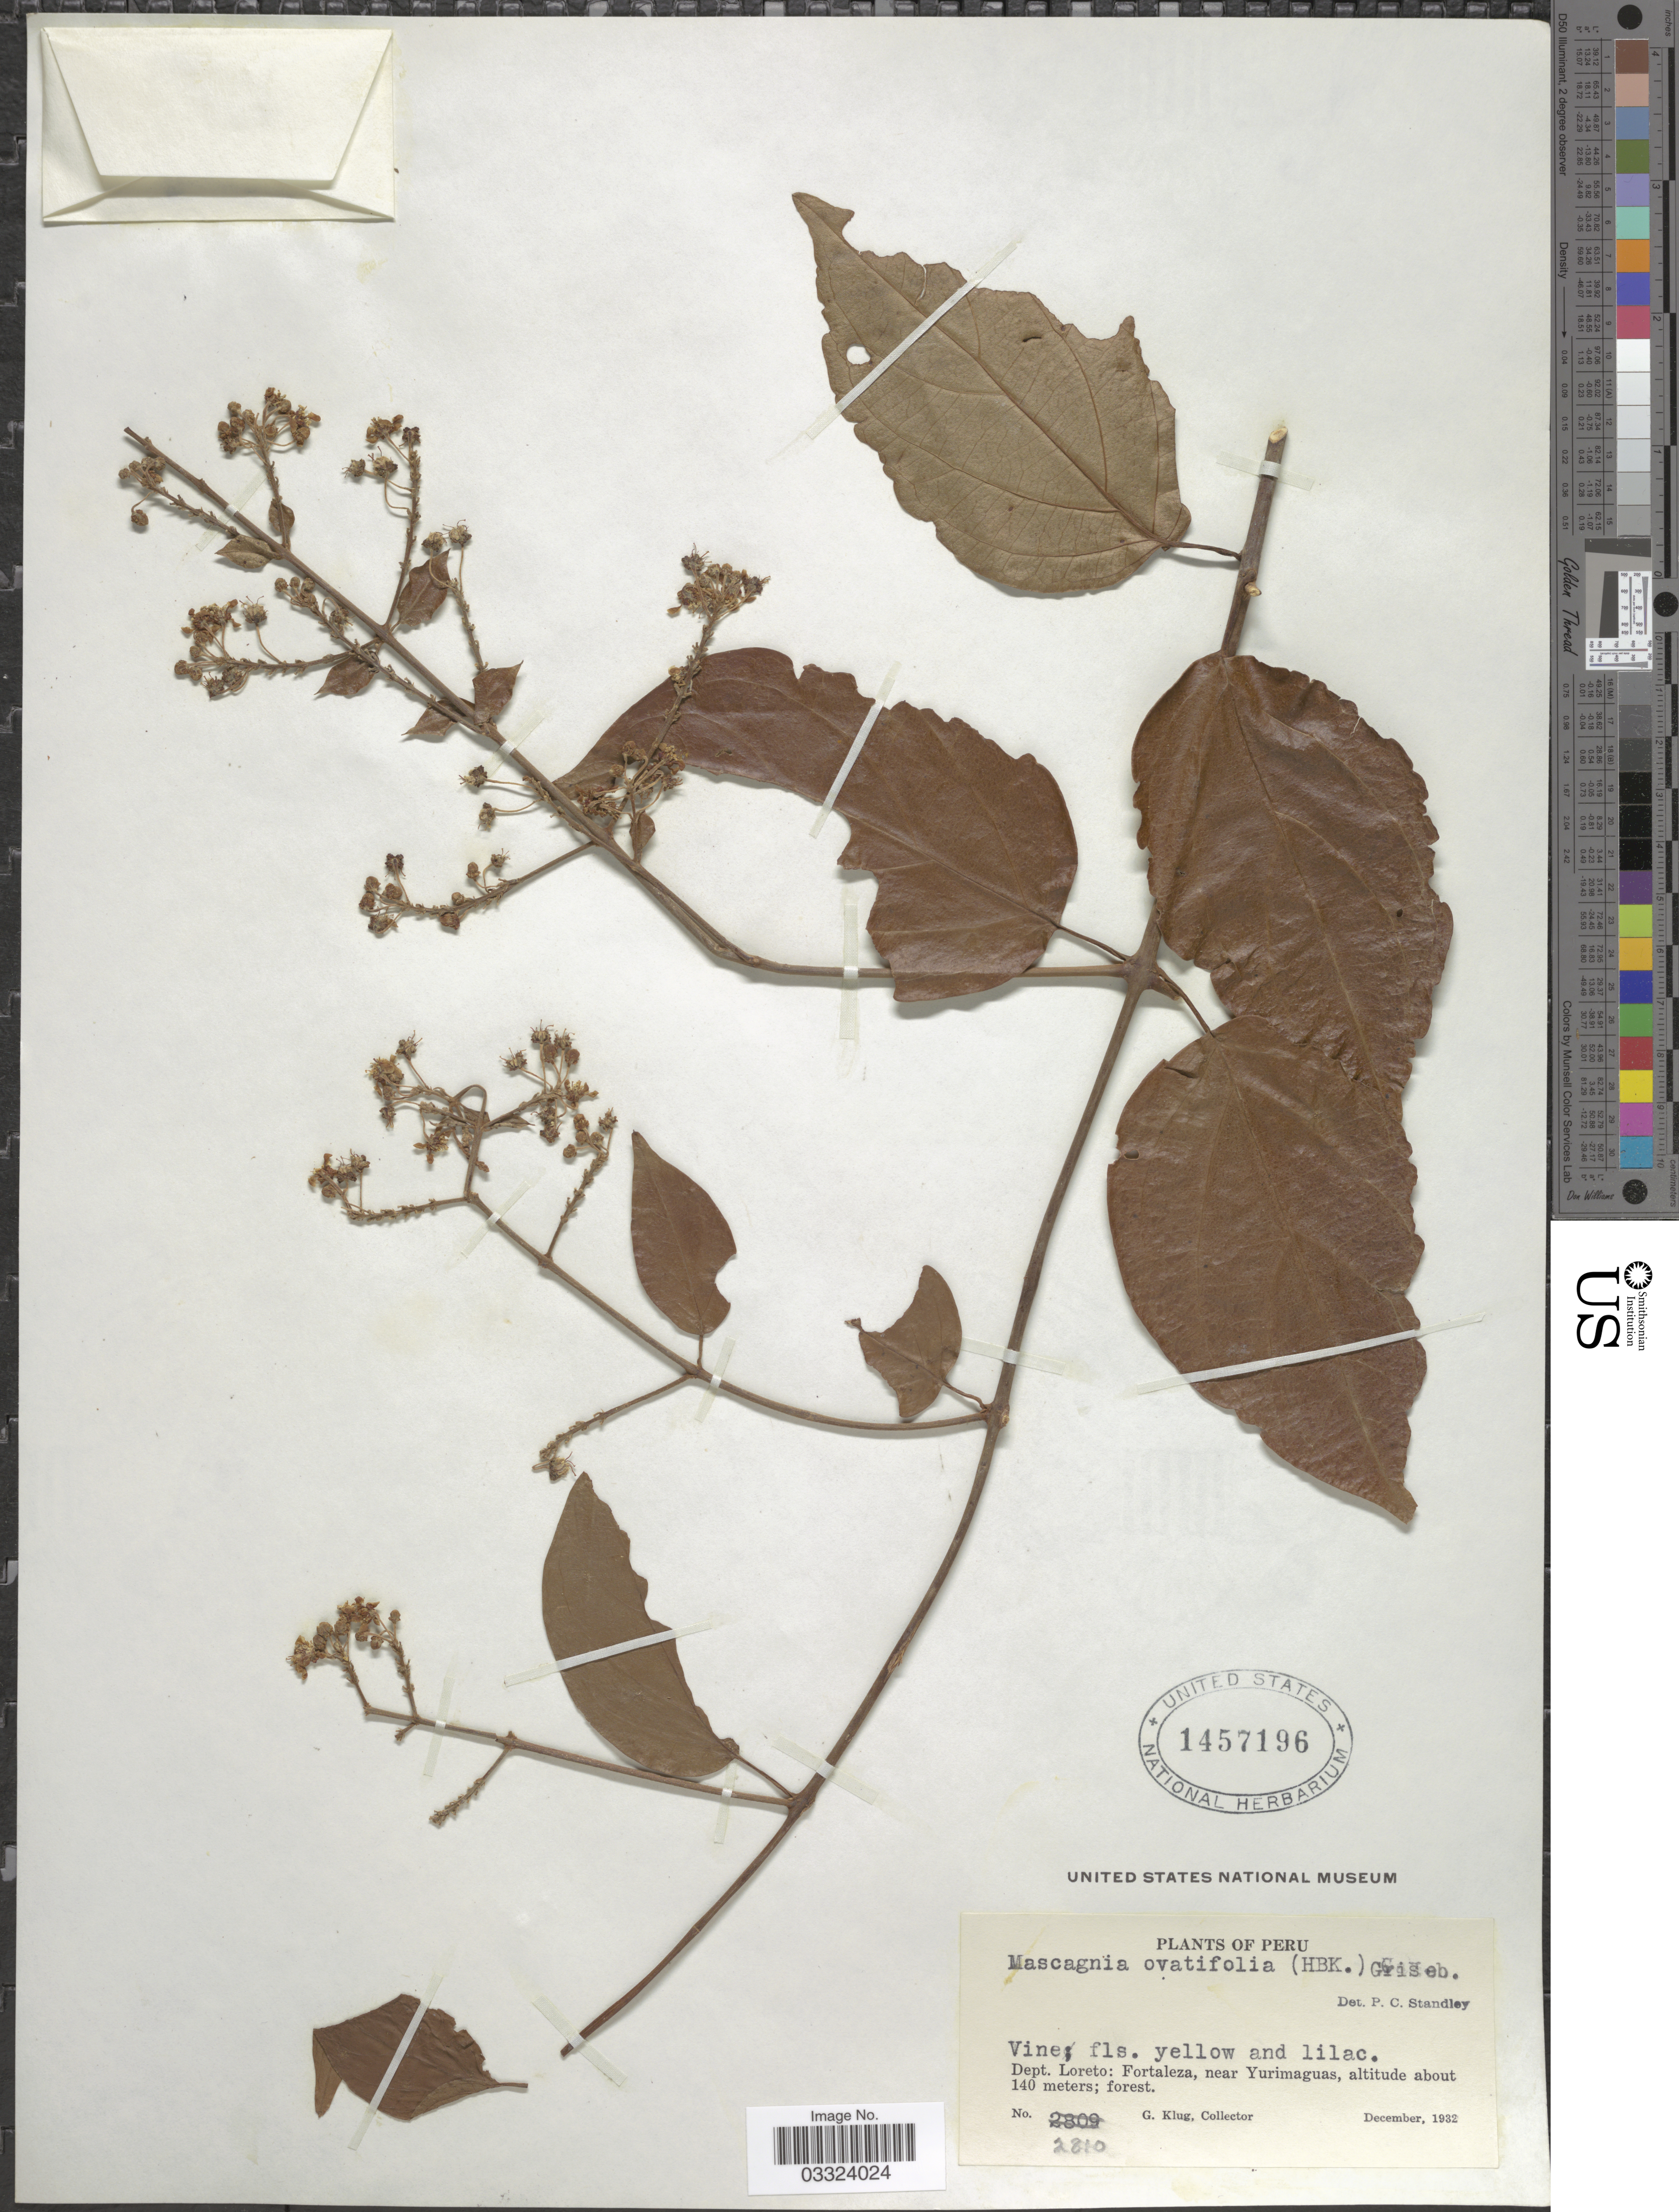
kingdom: Plantae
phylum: Tracheophyta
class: Magnoliopsida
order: Malpighiales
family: Malpighiaceae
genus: Mascagnia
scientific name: Mascagnia ovatifolia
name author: (Kunth) Griseb.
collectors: G. Klug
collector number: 2810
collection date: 1932-12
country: Peru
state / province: Loreto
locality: Dept. Loreto: Fortaleza, near Yurimaguas.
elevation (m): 140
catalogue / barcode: US 1457196